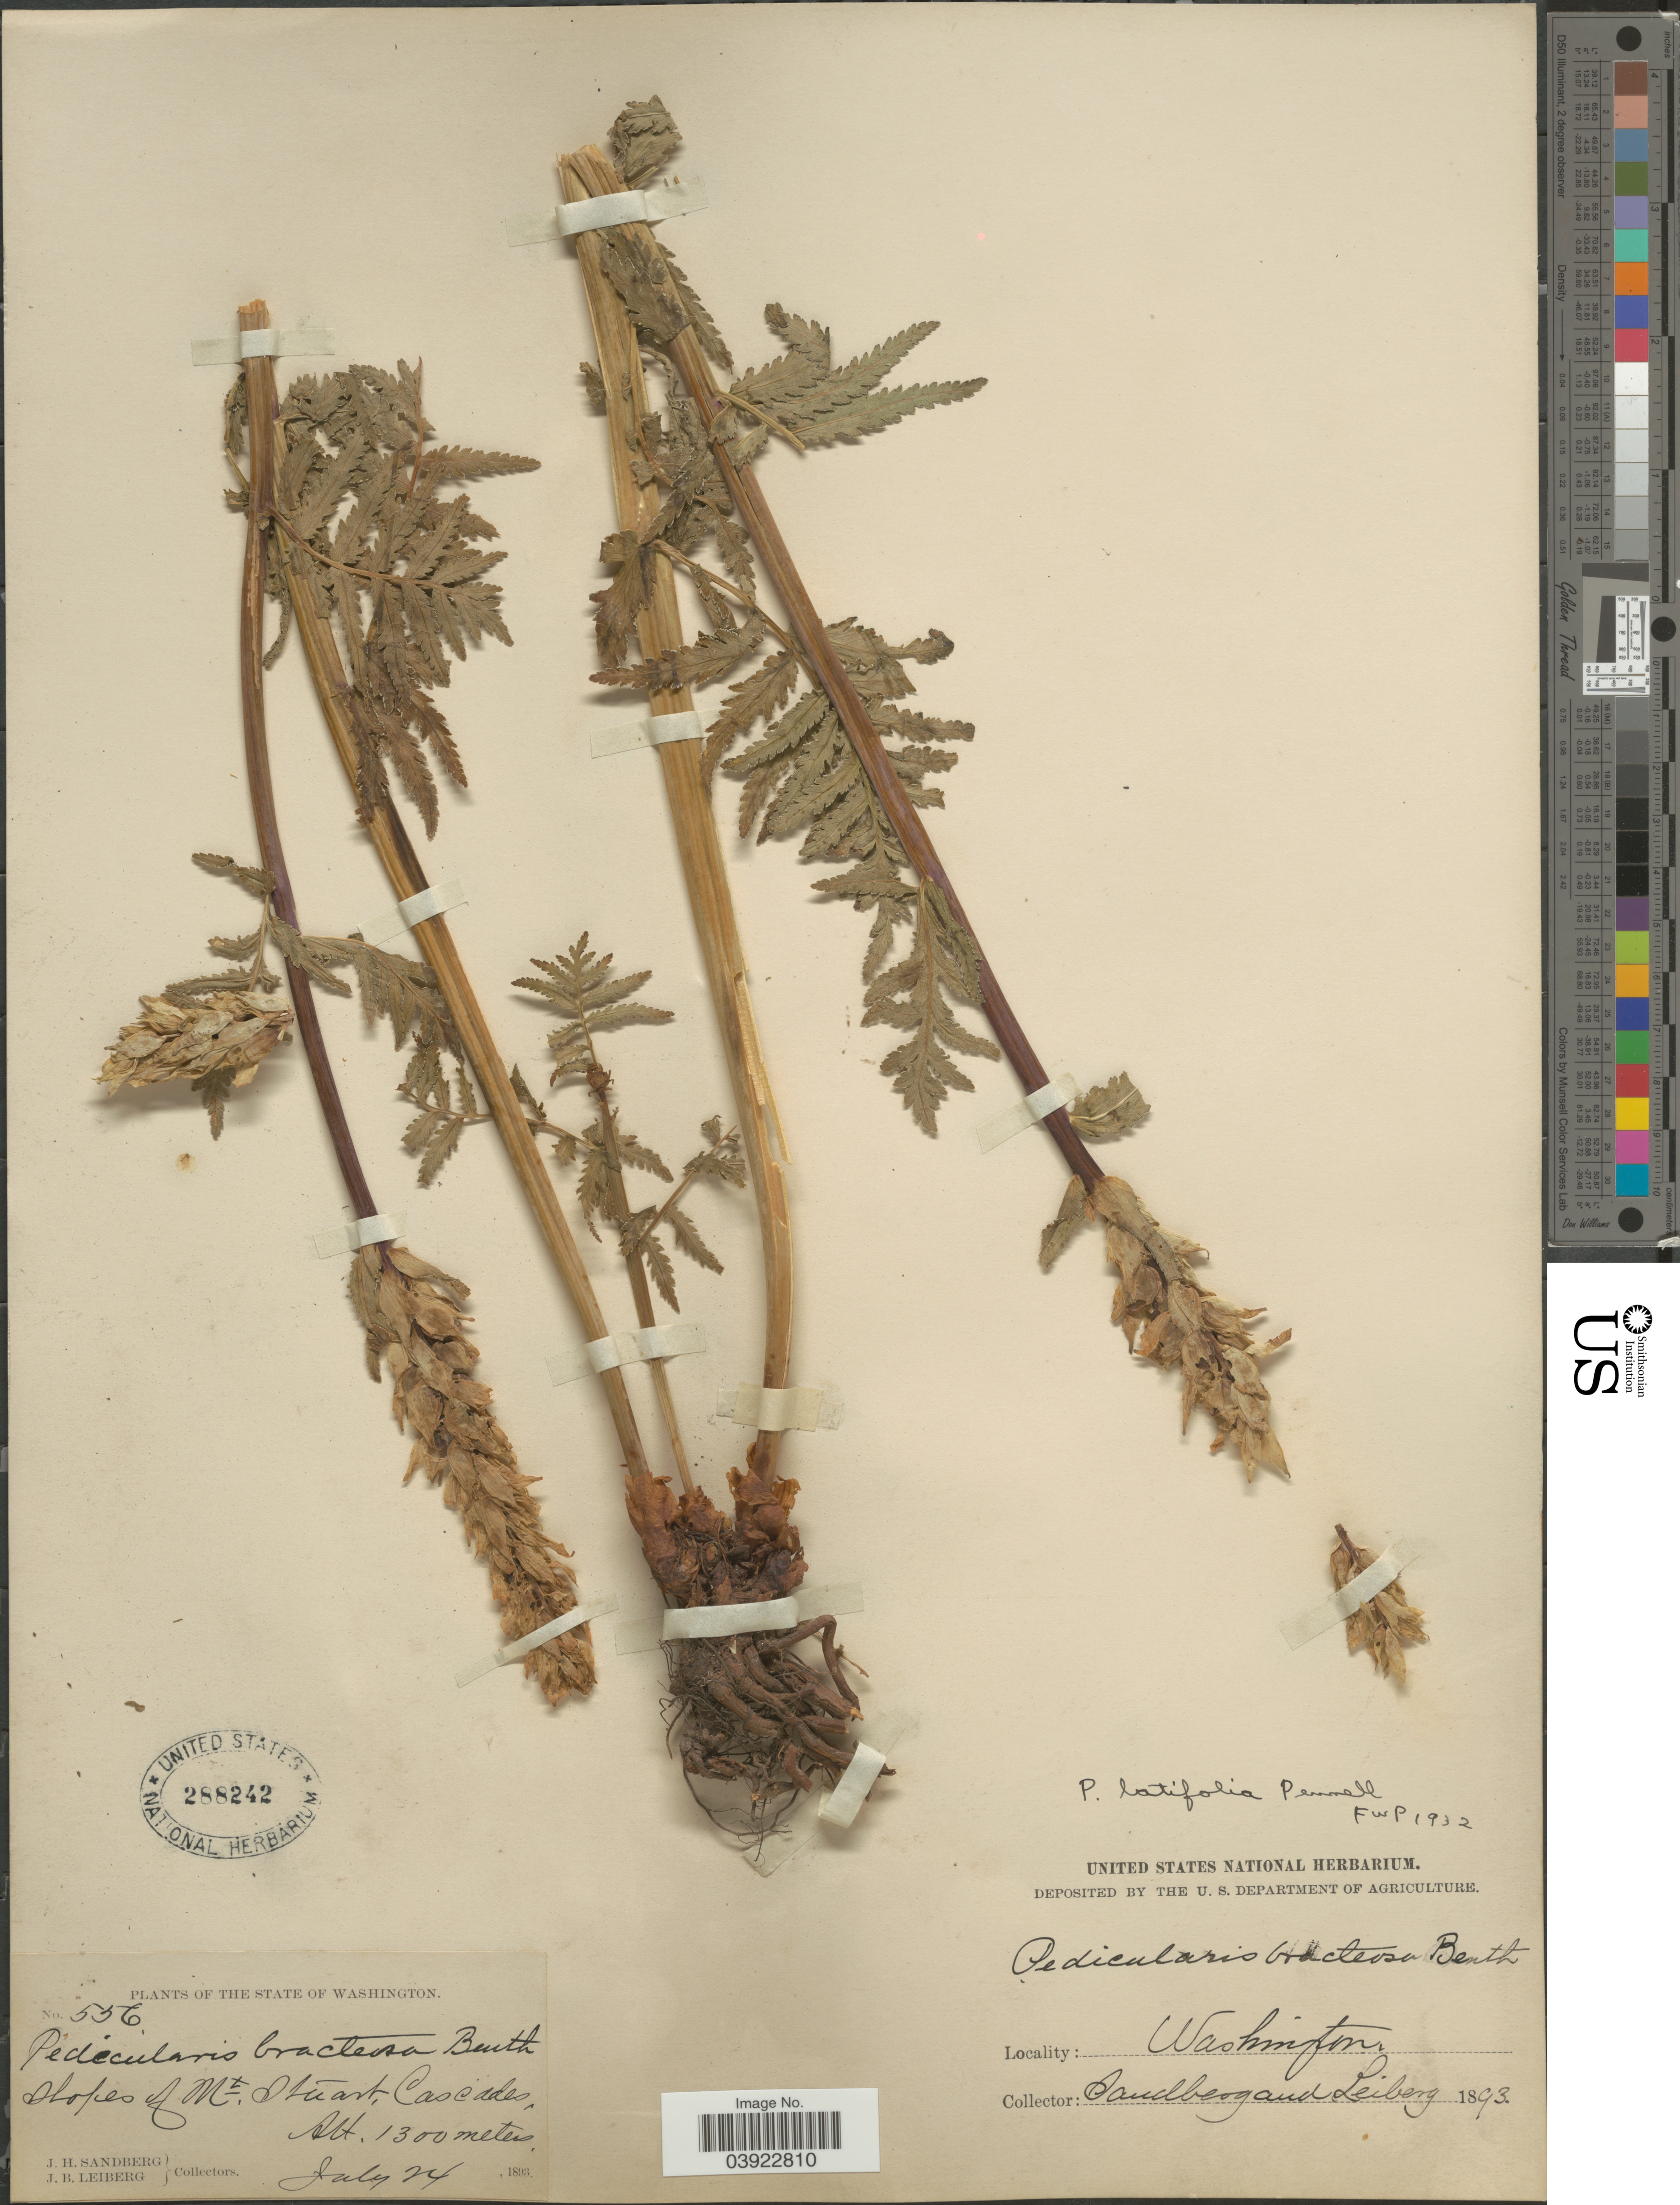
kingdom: Plantae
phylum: Tracheophyta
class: Magnoliopsida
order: Lamiales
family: Orobanchaceae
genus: Pedicularis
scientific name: Pedicularis latifolia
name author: Pennell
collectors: J. H. Sandberg & J. B. Leiberg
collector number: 556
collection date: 1893-07-24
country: United States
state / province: Washington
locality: Slopes of Mt. Stuart, Cascades.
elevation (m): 1300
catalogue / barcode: US 288242